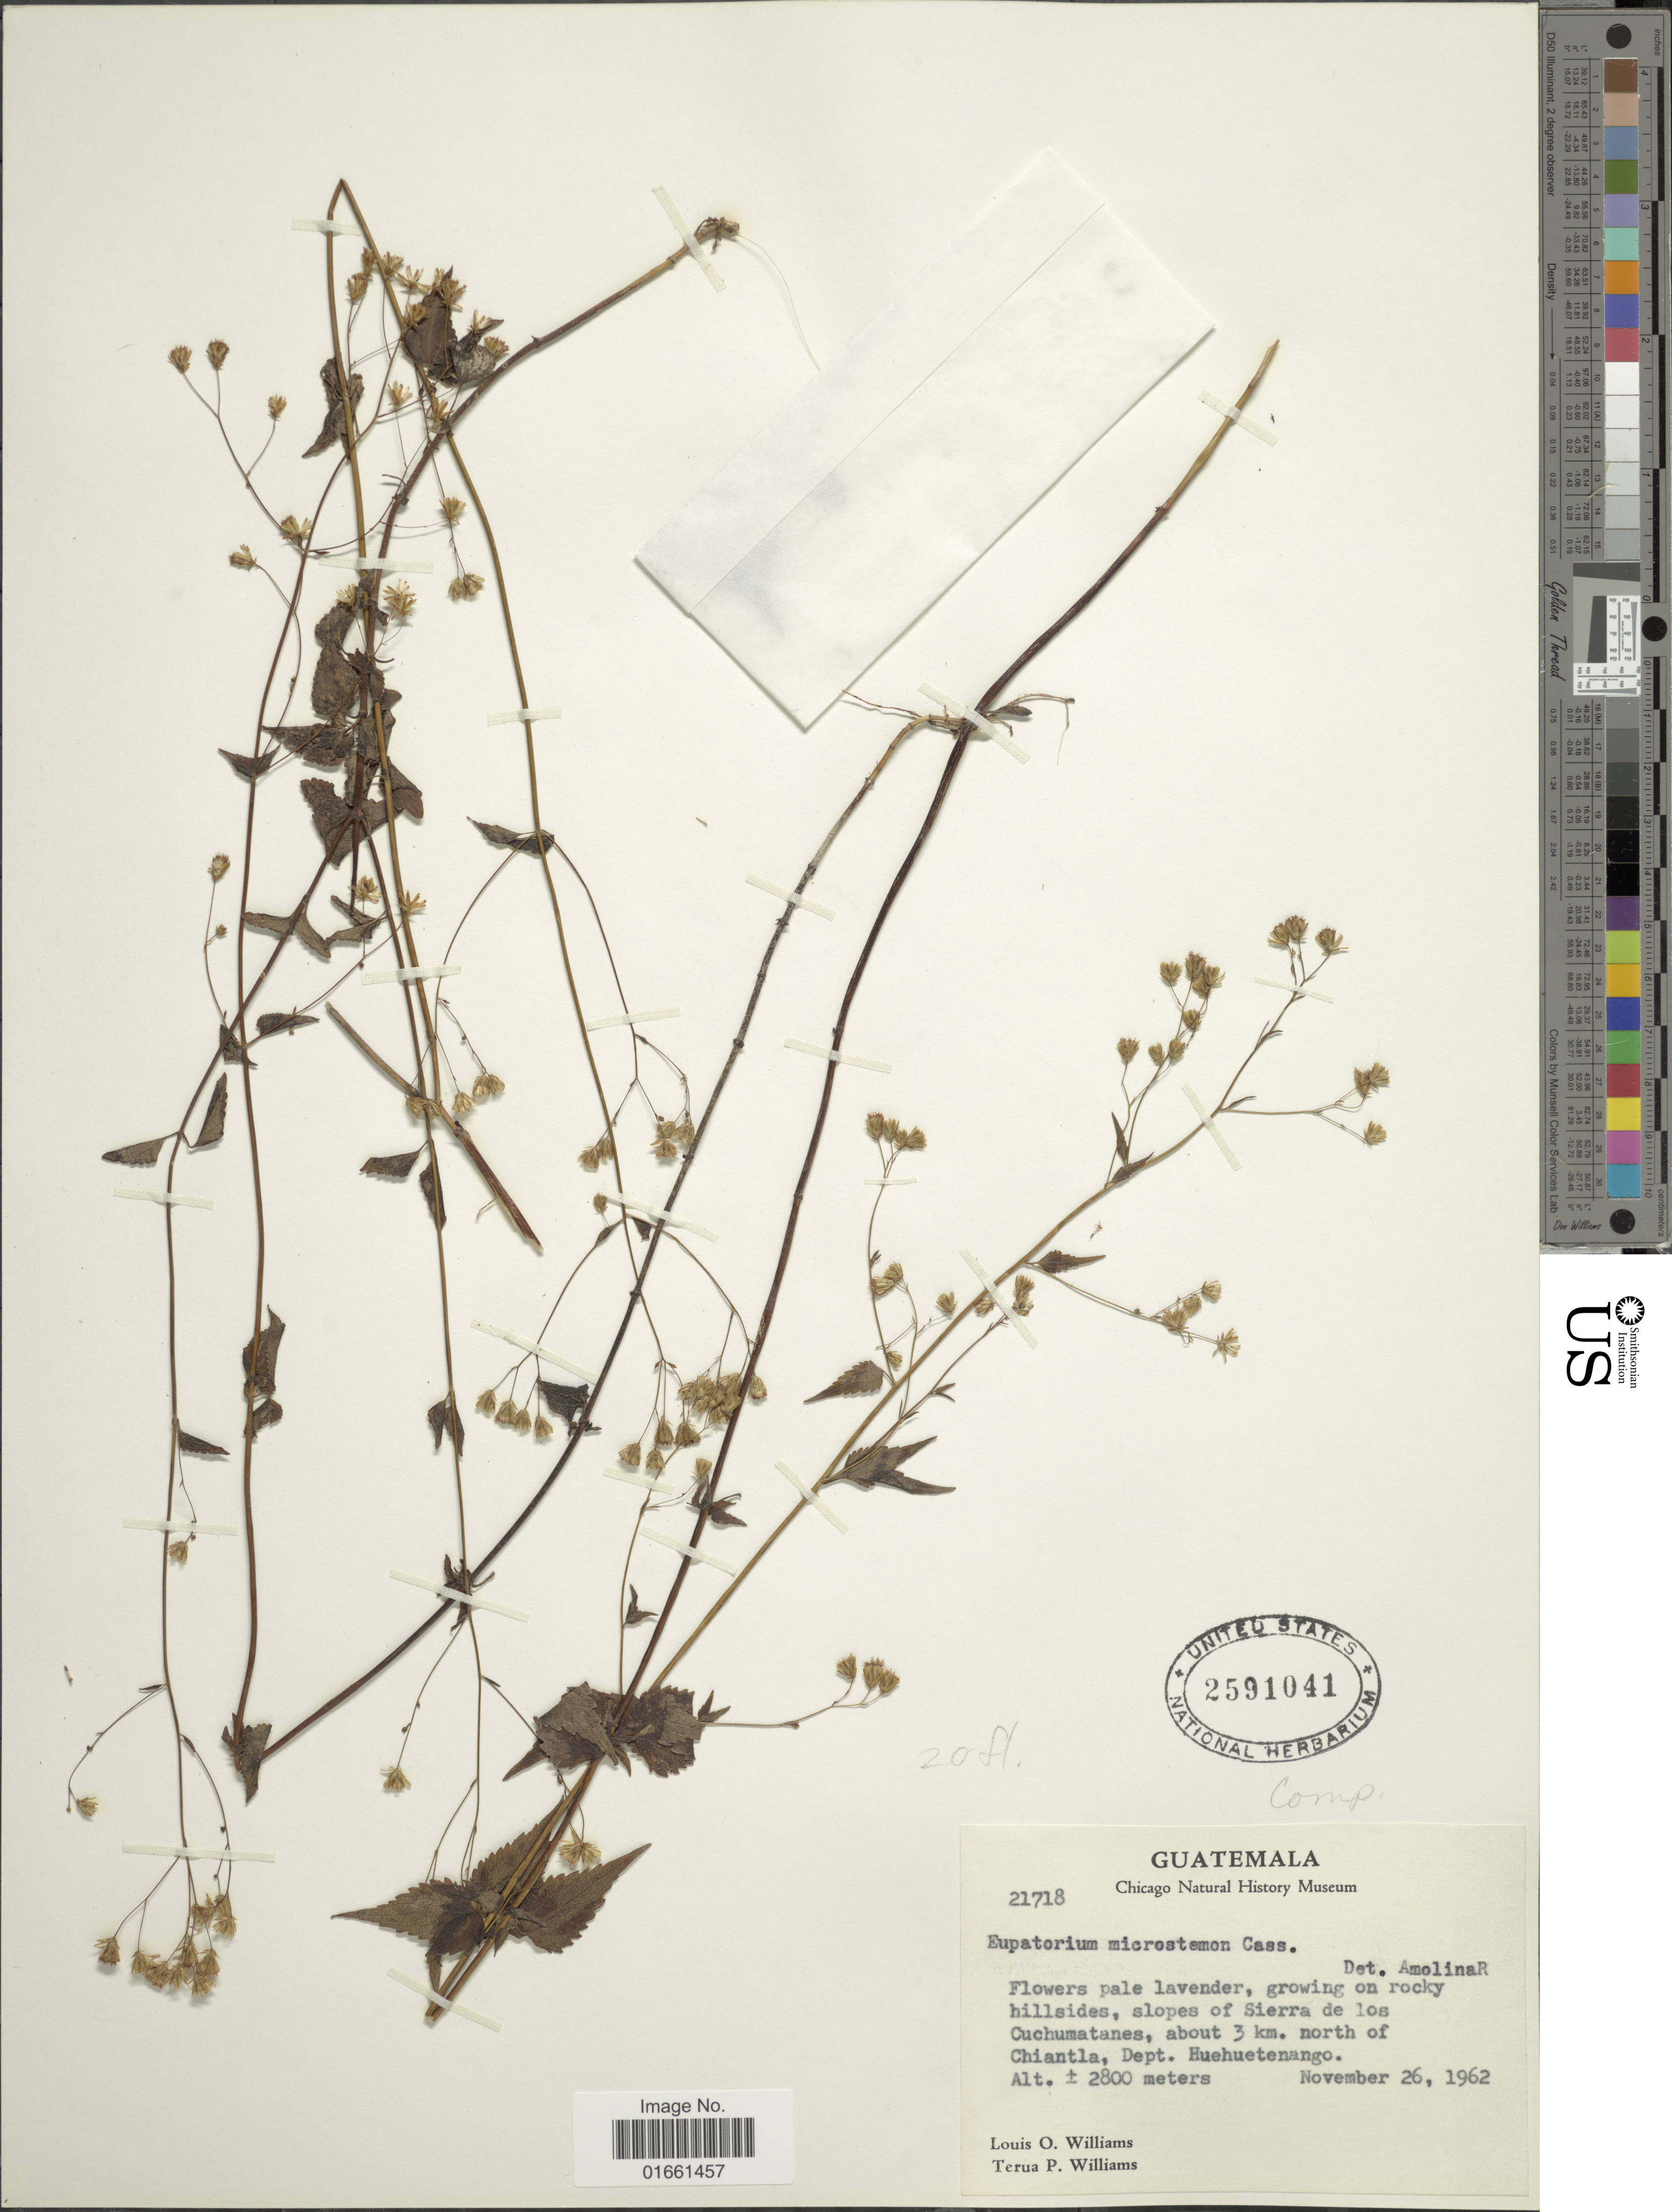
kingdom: Plantae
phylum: Tracheophyta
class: Magnoliopsida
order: Asterales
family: Asteraceae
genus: Fleischmannia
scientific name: Fleischmannia multinervis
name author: (Benth.) R.M. King & H. Rob.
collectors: L. O. Williams & T. P. Williams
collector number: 21718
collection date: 1962-11-26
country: Guatemala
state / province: Huehuetenango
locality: Slopes of Sierra de Los Cuchumatanes, about 3 km. north of Chiantla, Dept. Huehuetenango.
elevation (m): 2800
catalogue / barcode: US 2591041